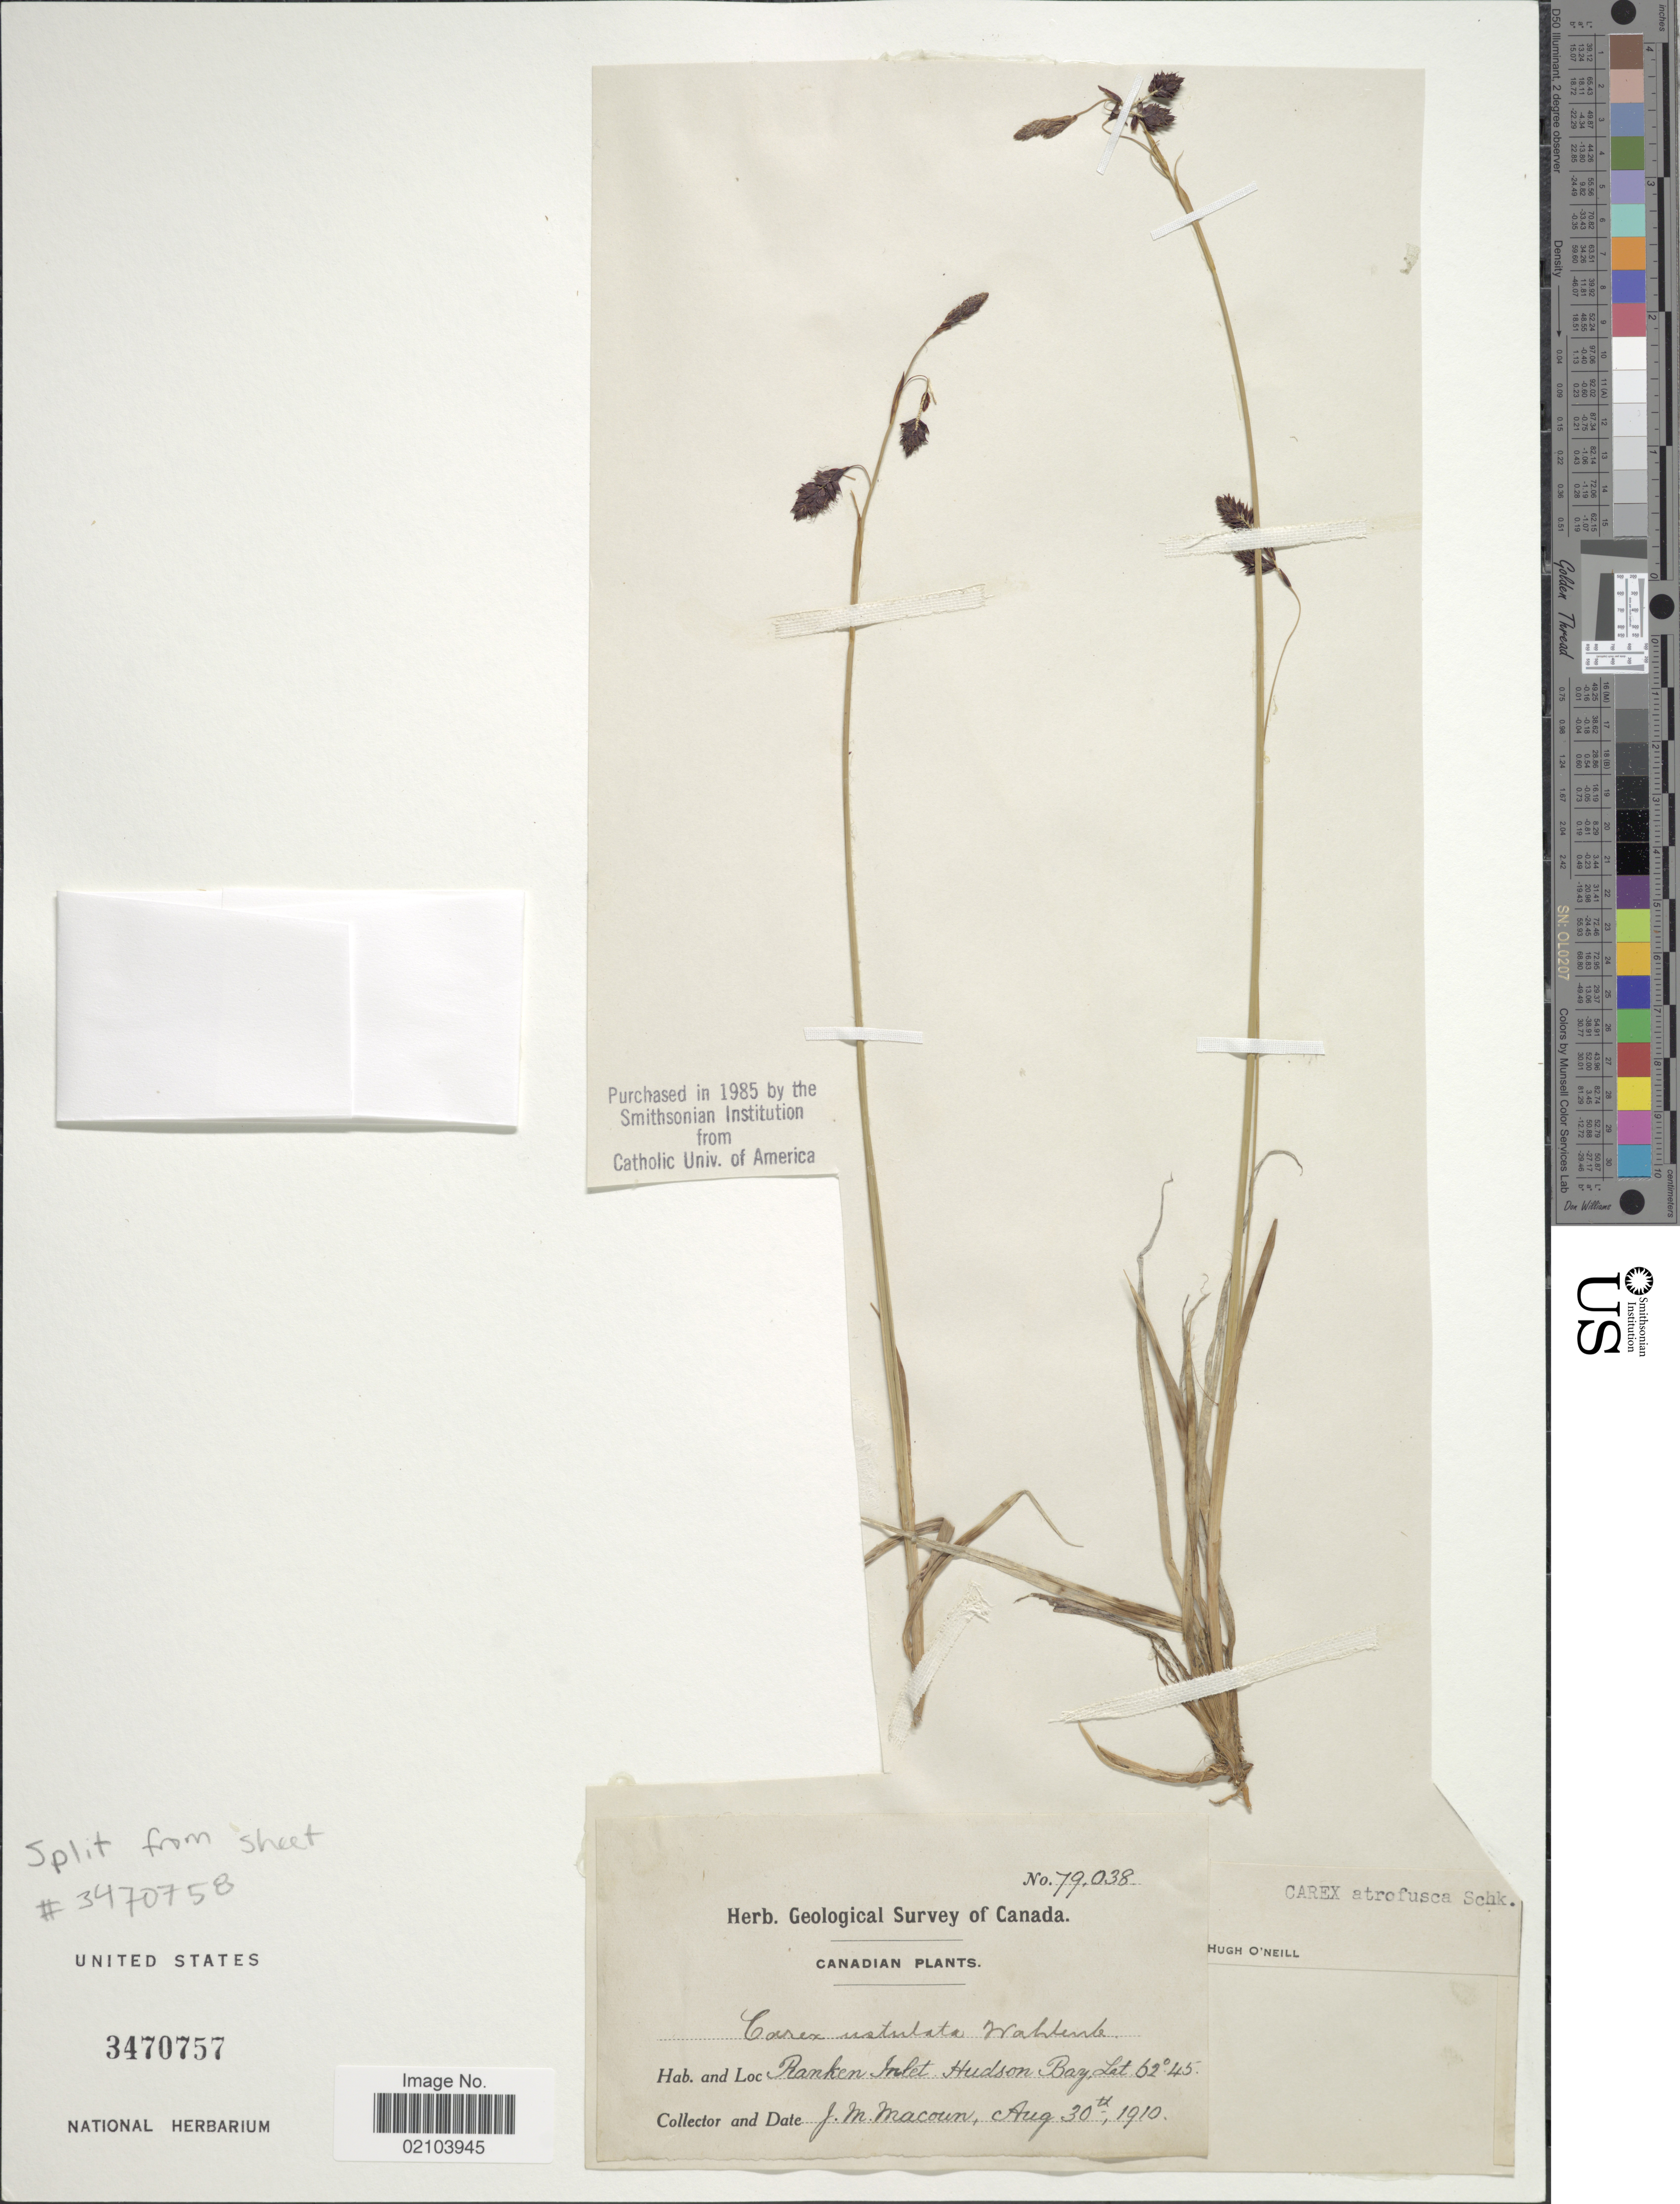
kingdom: Plantae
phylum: Tracheophyta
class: Liliopsida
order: Poales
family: Cyperaceae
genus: Carex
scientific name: Carex atrofusca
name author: Schkuhr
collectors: J. M. Macoun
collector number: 79038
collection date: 1910-08-30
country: Canada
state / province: Nunavut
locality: Rankin Inlet. Hudson Bay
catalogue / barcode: US 3470757